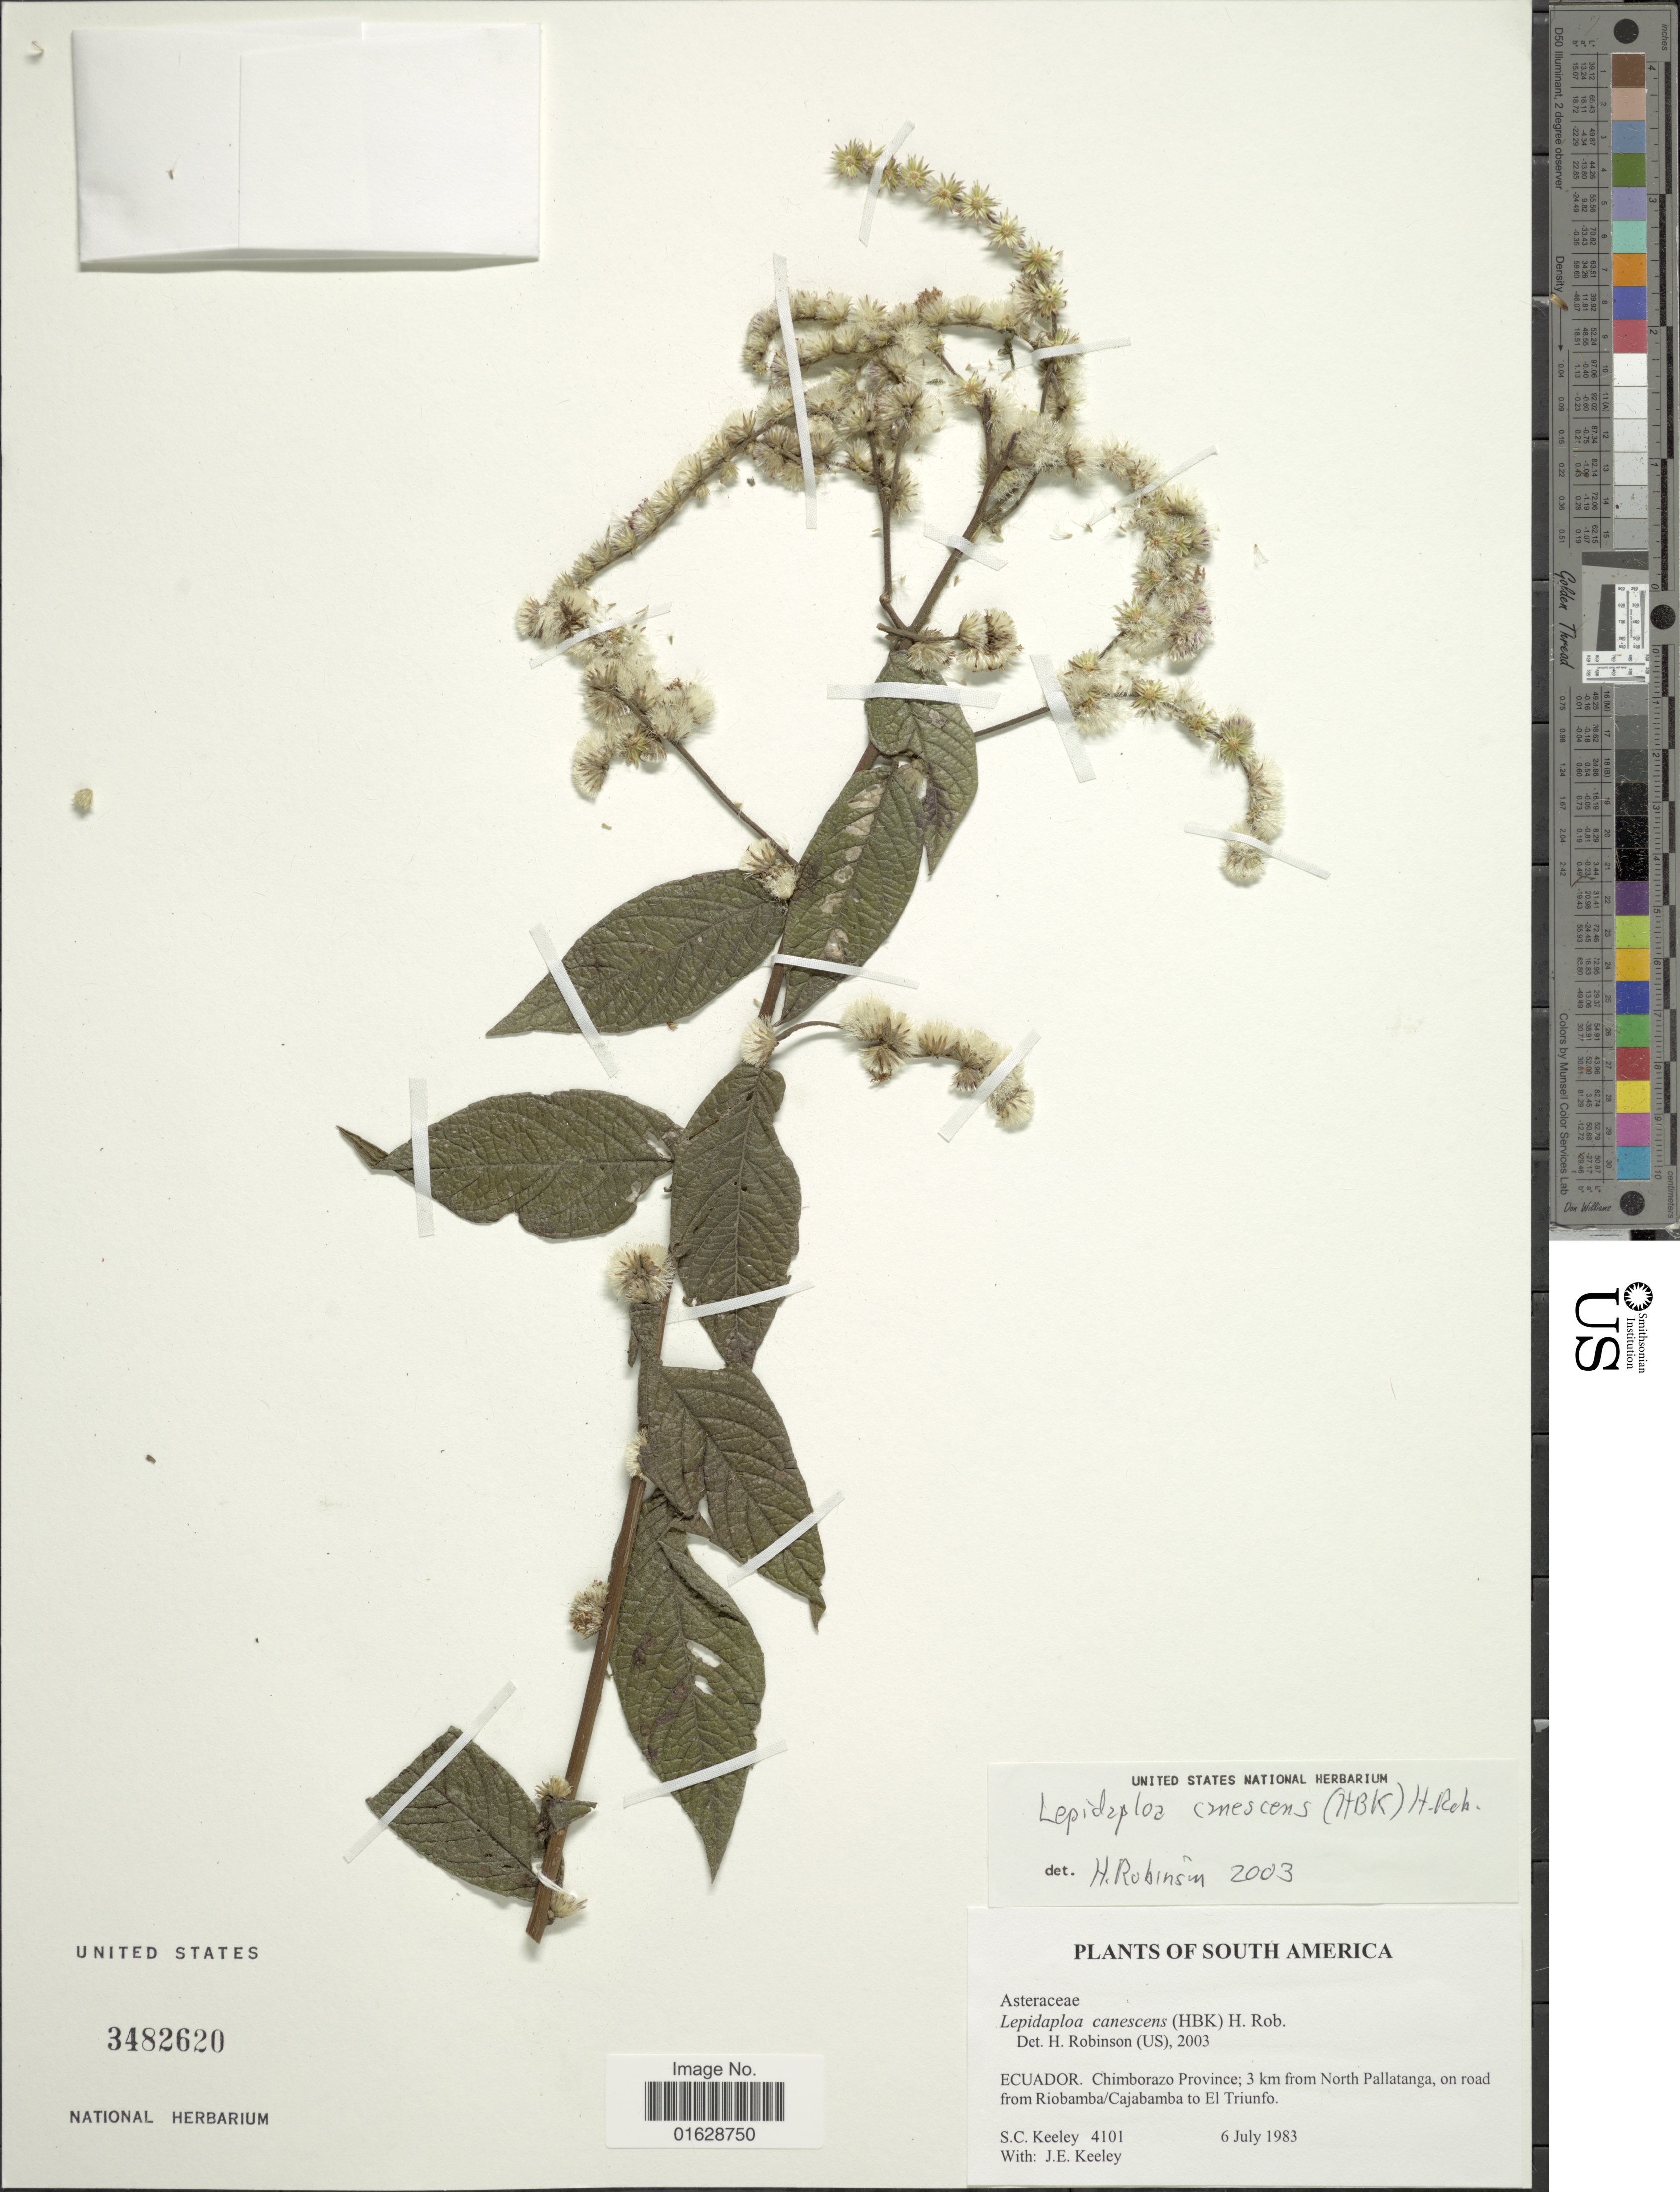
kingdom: Plantae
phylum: Tracheophyta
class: Magnoliopsida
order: Asterales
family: Asteraceae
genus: Lepidaploa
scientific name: Lepidaploa canescens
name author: (Kunth) H. Rob.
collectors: S. C. Keeley & J. E. Keeley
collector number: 4101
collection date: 1983-07-06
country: Ecuador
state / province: Chimborazo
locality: Chimborazo Province; 3 km from North Pallatanga, on road from Riobamba/Cajabamba to El Triunfo.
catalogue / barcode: US 3482620